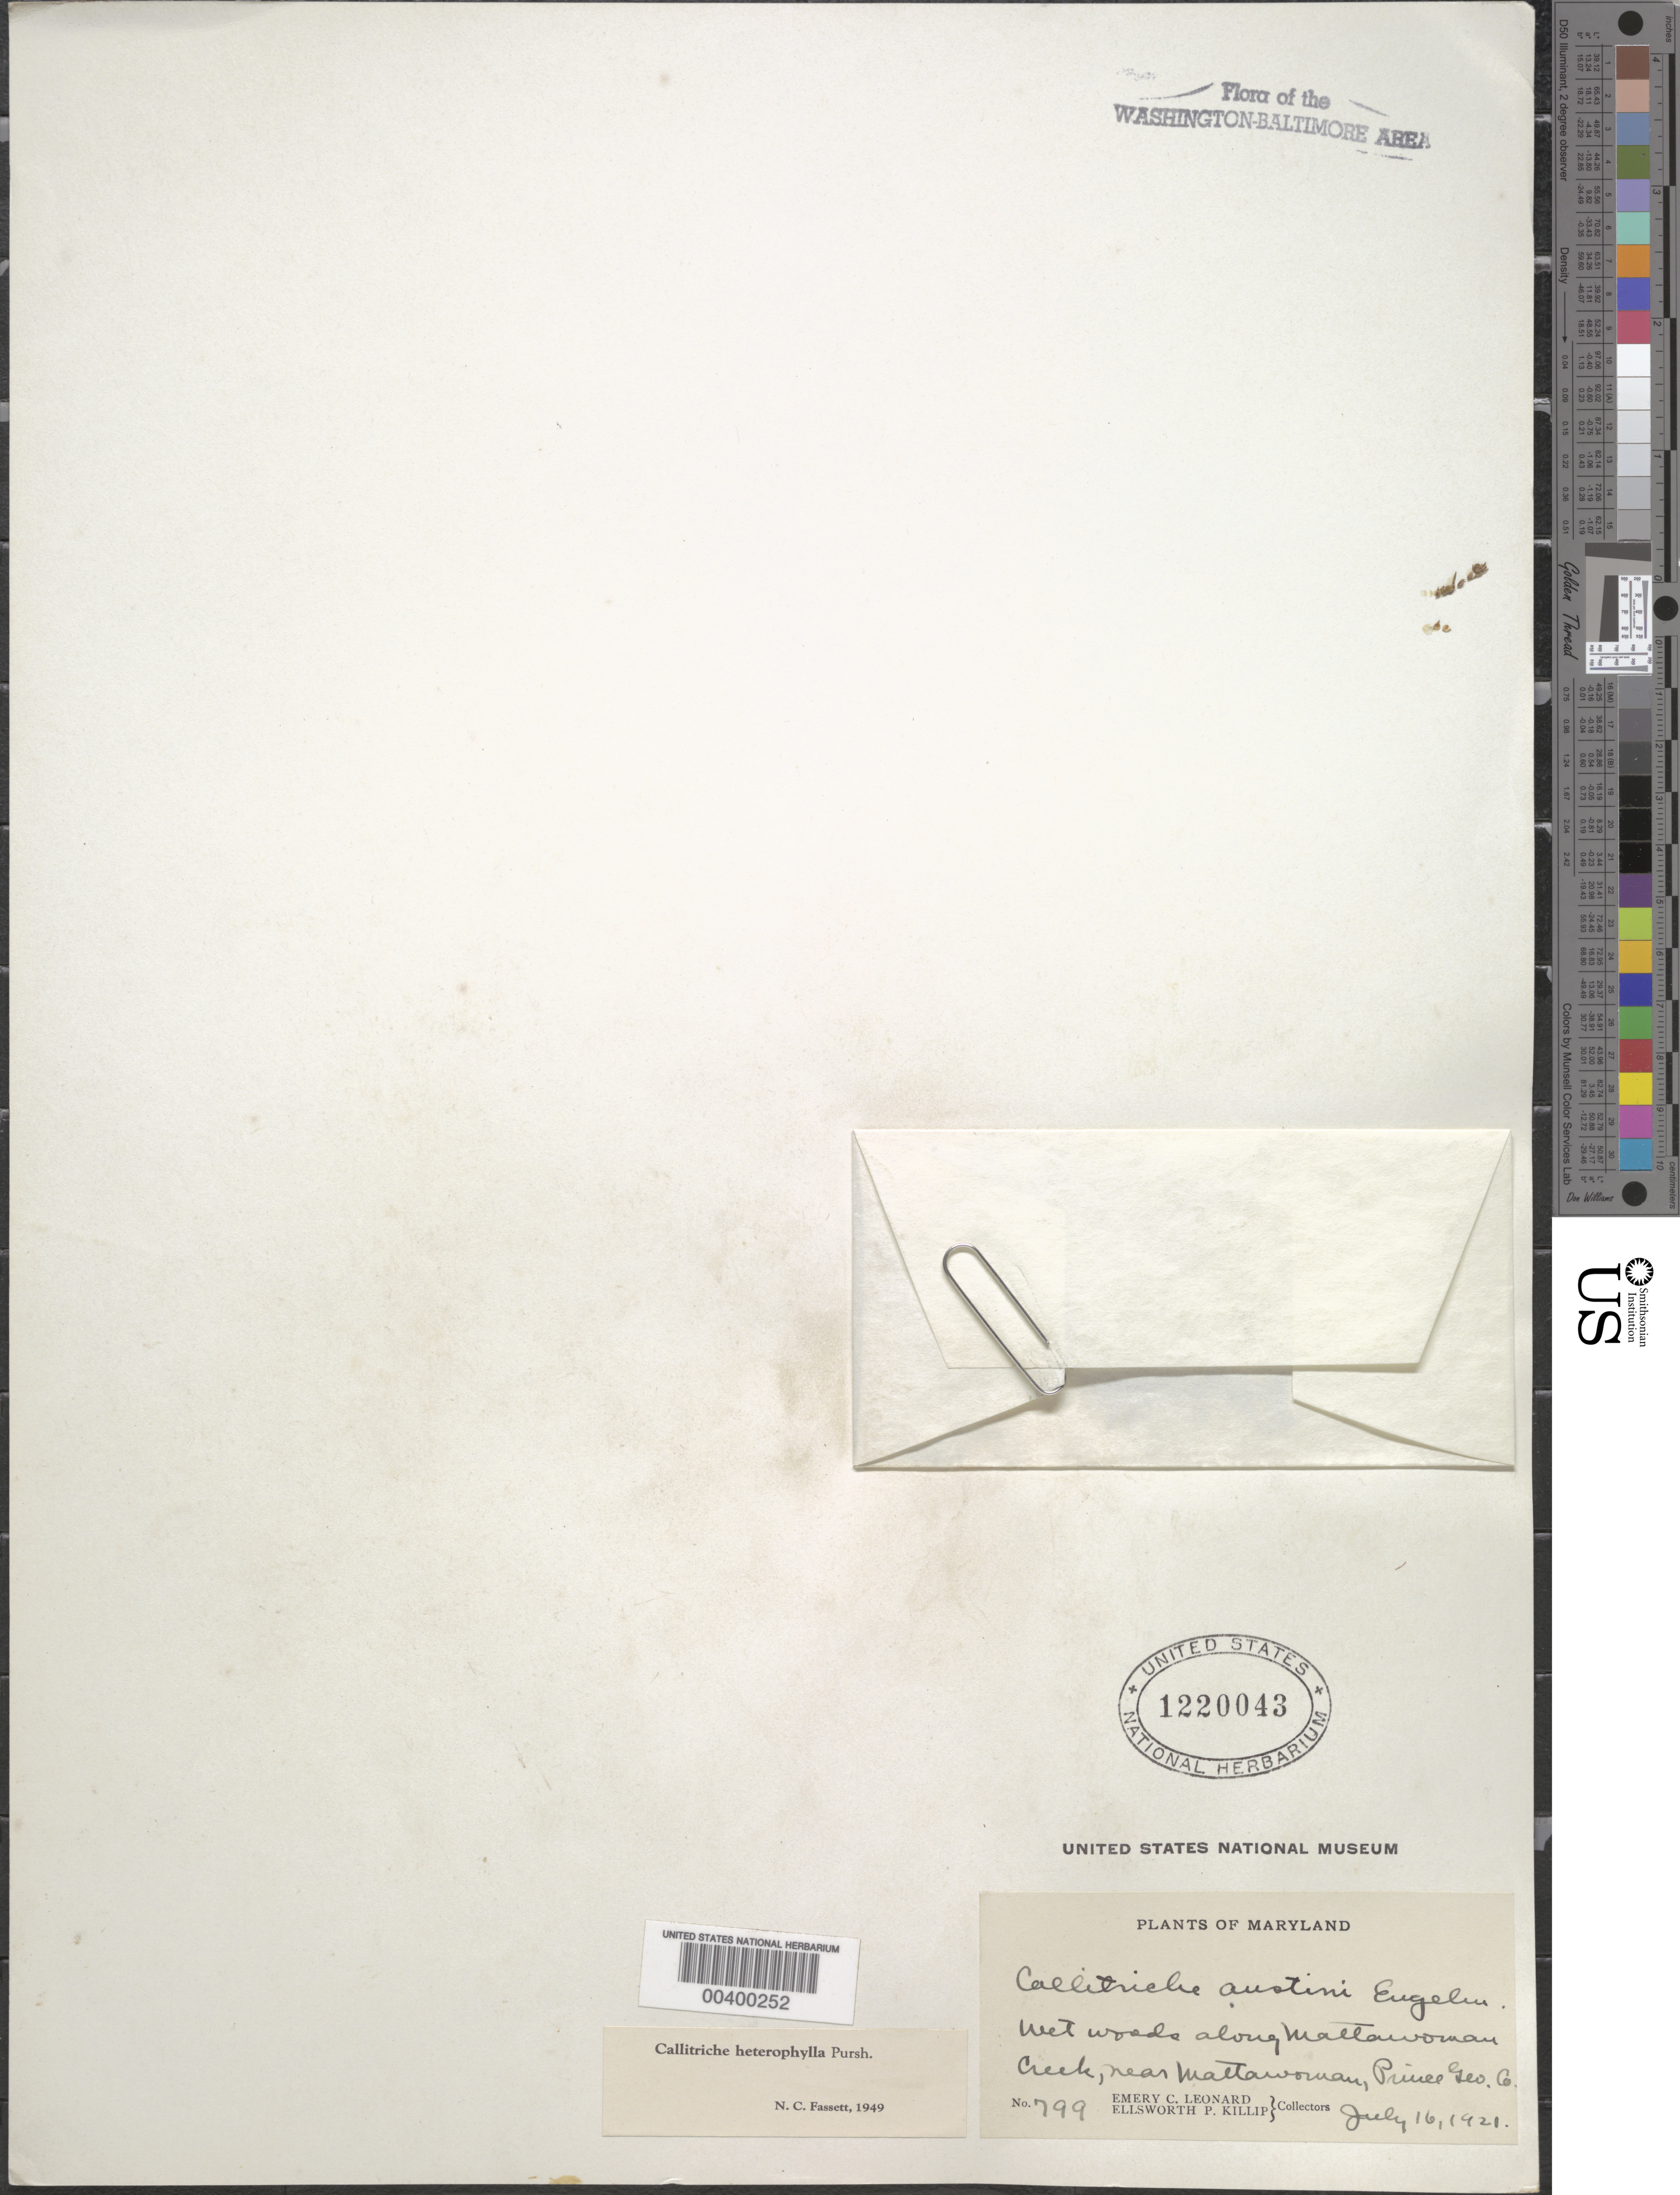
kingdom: Plantae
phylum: Tracheophyta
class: Magnoliopsida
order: Lamiales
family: Plantaginaceae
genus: Callitriche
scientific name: Callitriche heterophylla Pursh emend. Darby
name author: Pursh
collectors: E. C. Leonard & E. P. Killip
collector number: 799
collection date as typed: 16 Jul 1921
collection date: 1921-07-16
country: United States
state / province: Maryland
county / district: Prince George's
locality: Mattawoman Creek, Mattawoman vicinity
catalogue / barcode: US 1220043